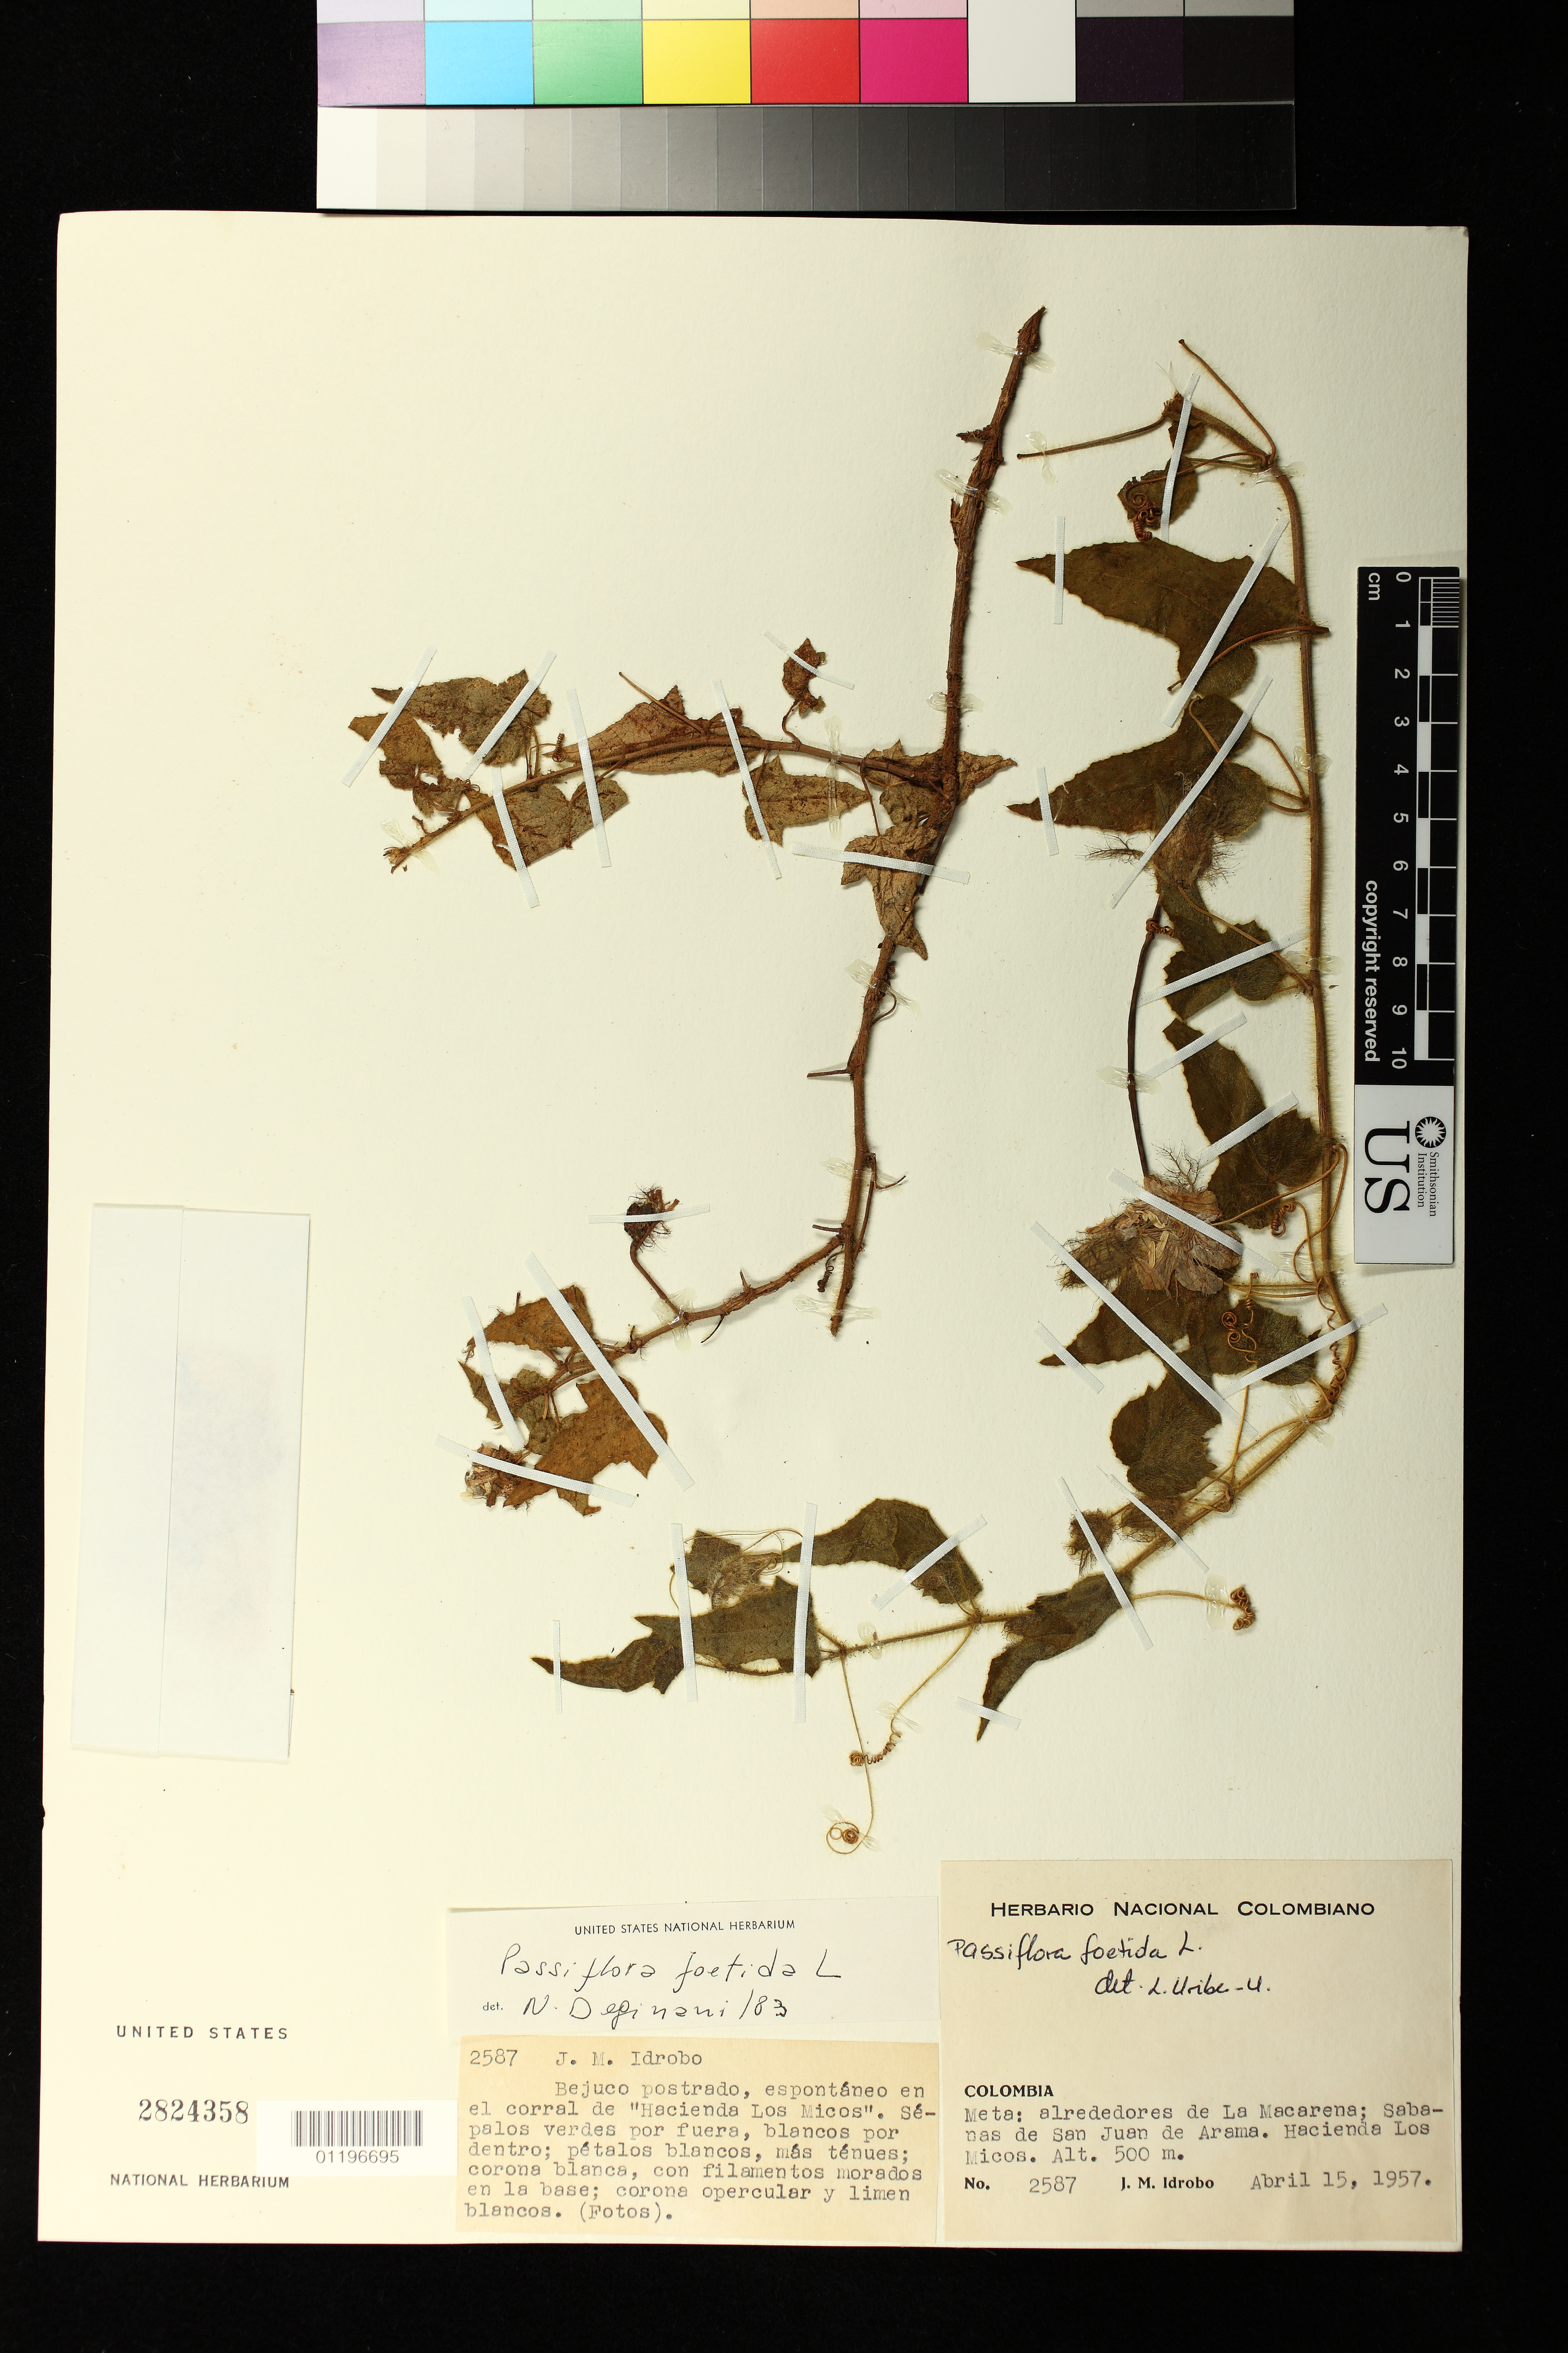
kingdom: Plantae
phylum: Tracheophyta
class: Magnoliopsida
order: Malpighiales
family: Passifloraceae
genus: Passiflora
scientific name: Passiflora foetida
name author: L.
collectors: J. M. Idrobo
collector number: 2587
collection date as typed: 15 Apr 1957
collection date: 1957-04-15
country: Colombia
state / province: Meta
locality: Meta: alrededores de La Macarena; Sabanas de San Juan de Arama. Hacienda Los Micos.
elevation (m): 500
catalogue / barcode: US 2824358